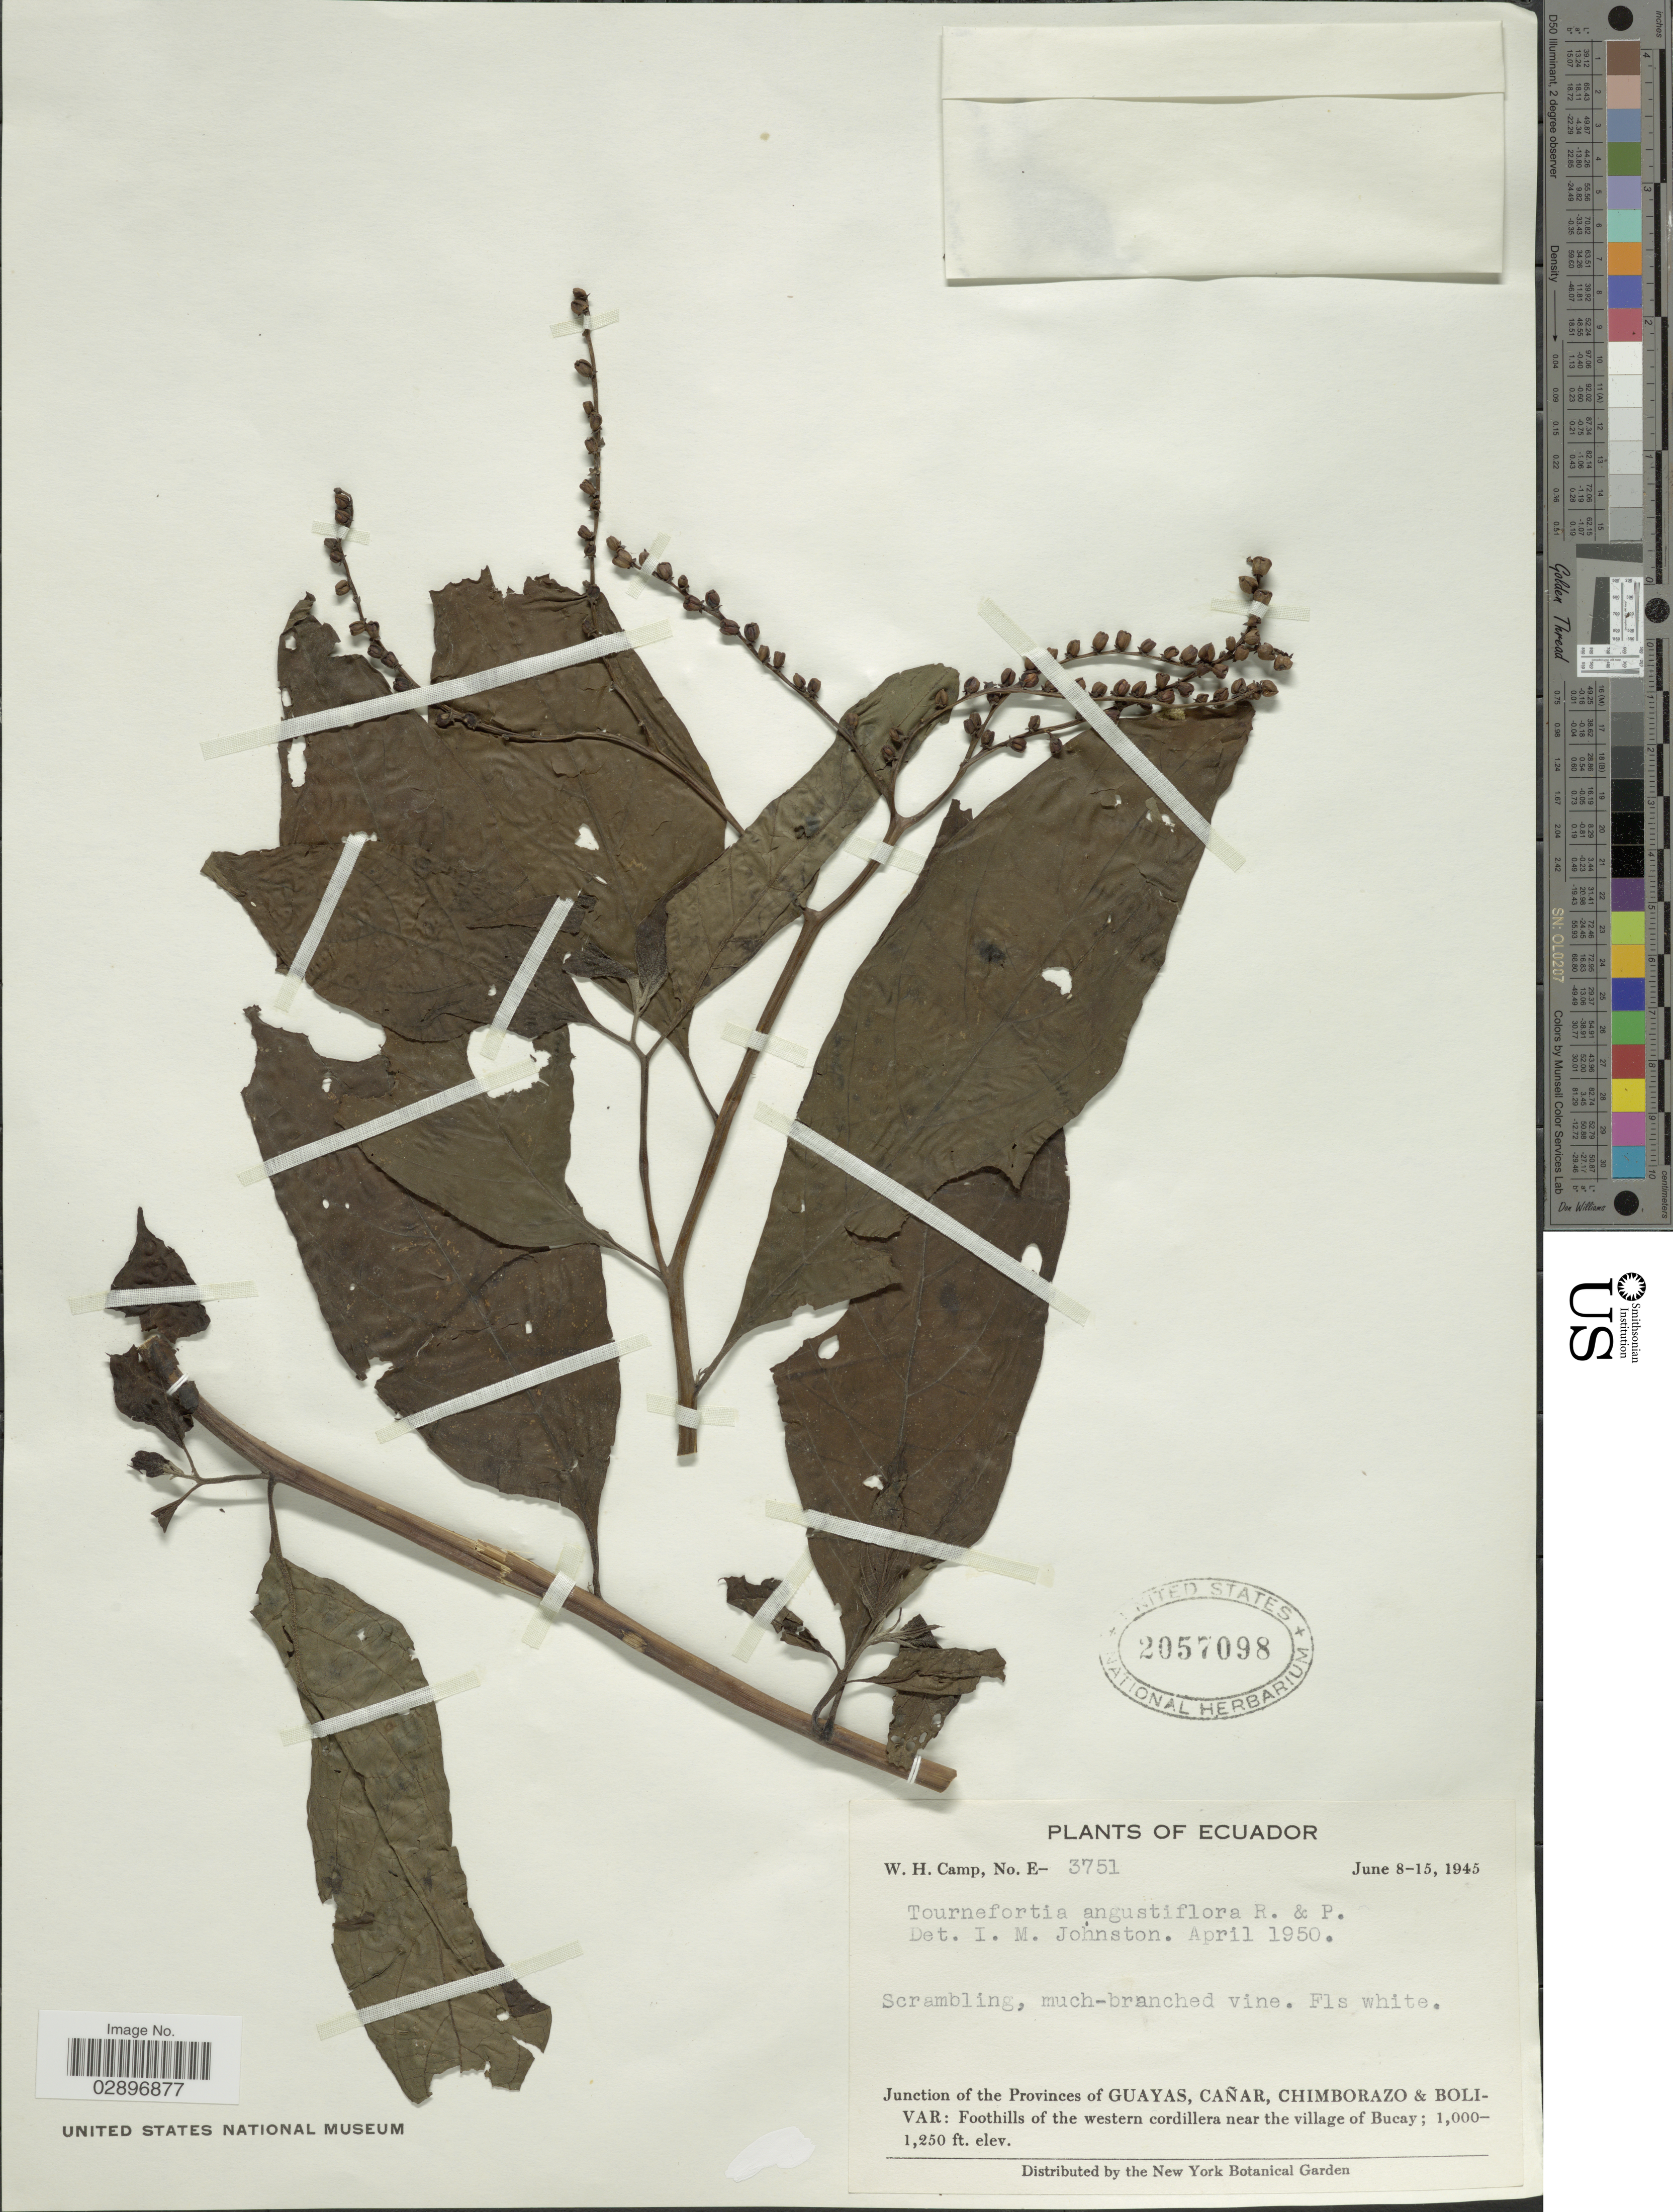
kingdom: Plantae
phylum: Tracheophyta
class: Magnoliopsida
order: Boraginales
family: Heliotropiaceae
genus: Tournefortia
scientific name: Tournefortia angustiflora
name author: Ruiz & Pav.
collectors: W. H. Camp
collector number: E-3751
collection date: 1945-06-08/1945-06-15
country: Ecuador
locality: Junctions of the Provinces of Guayas, Cañar, Chimborazo & Bolivar: Foothills of the western cordillera near the village of Bucay.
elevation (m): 1000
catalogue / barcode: US 2057098